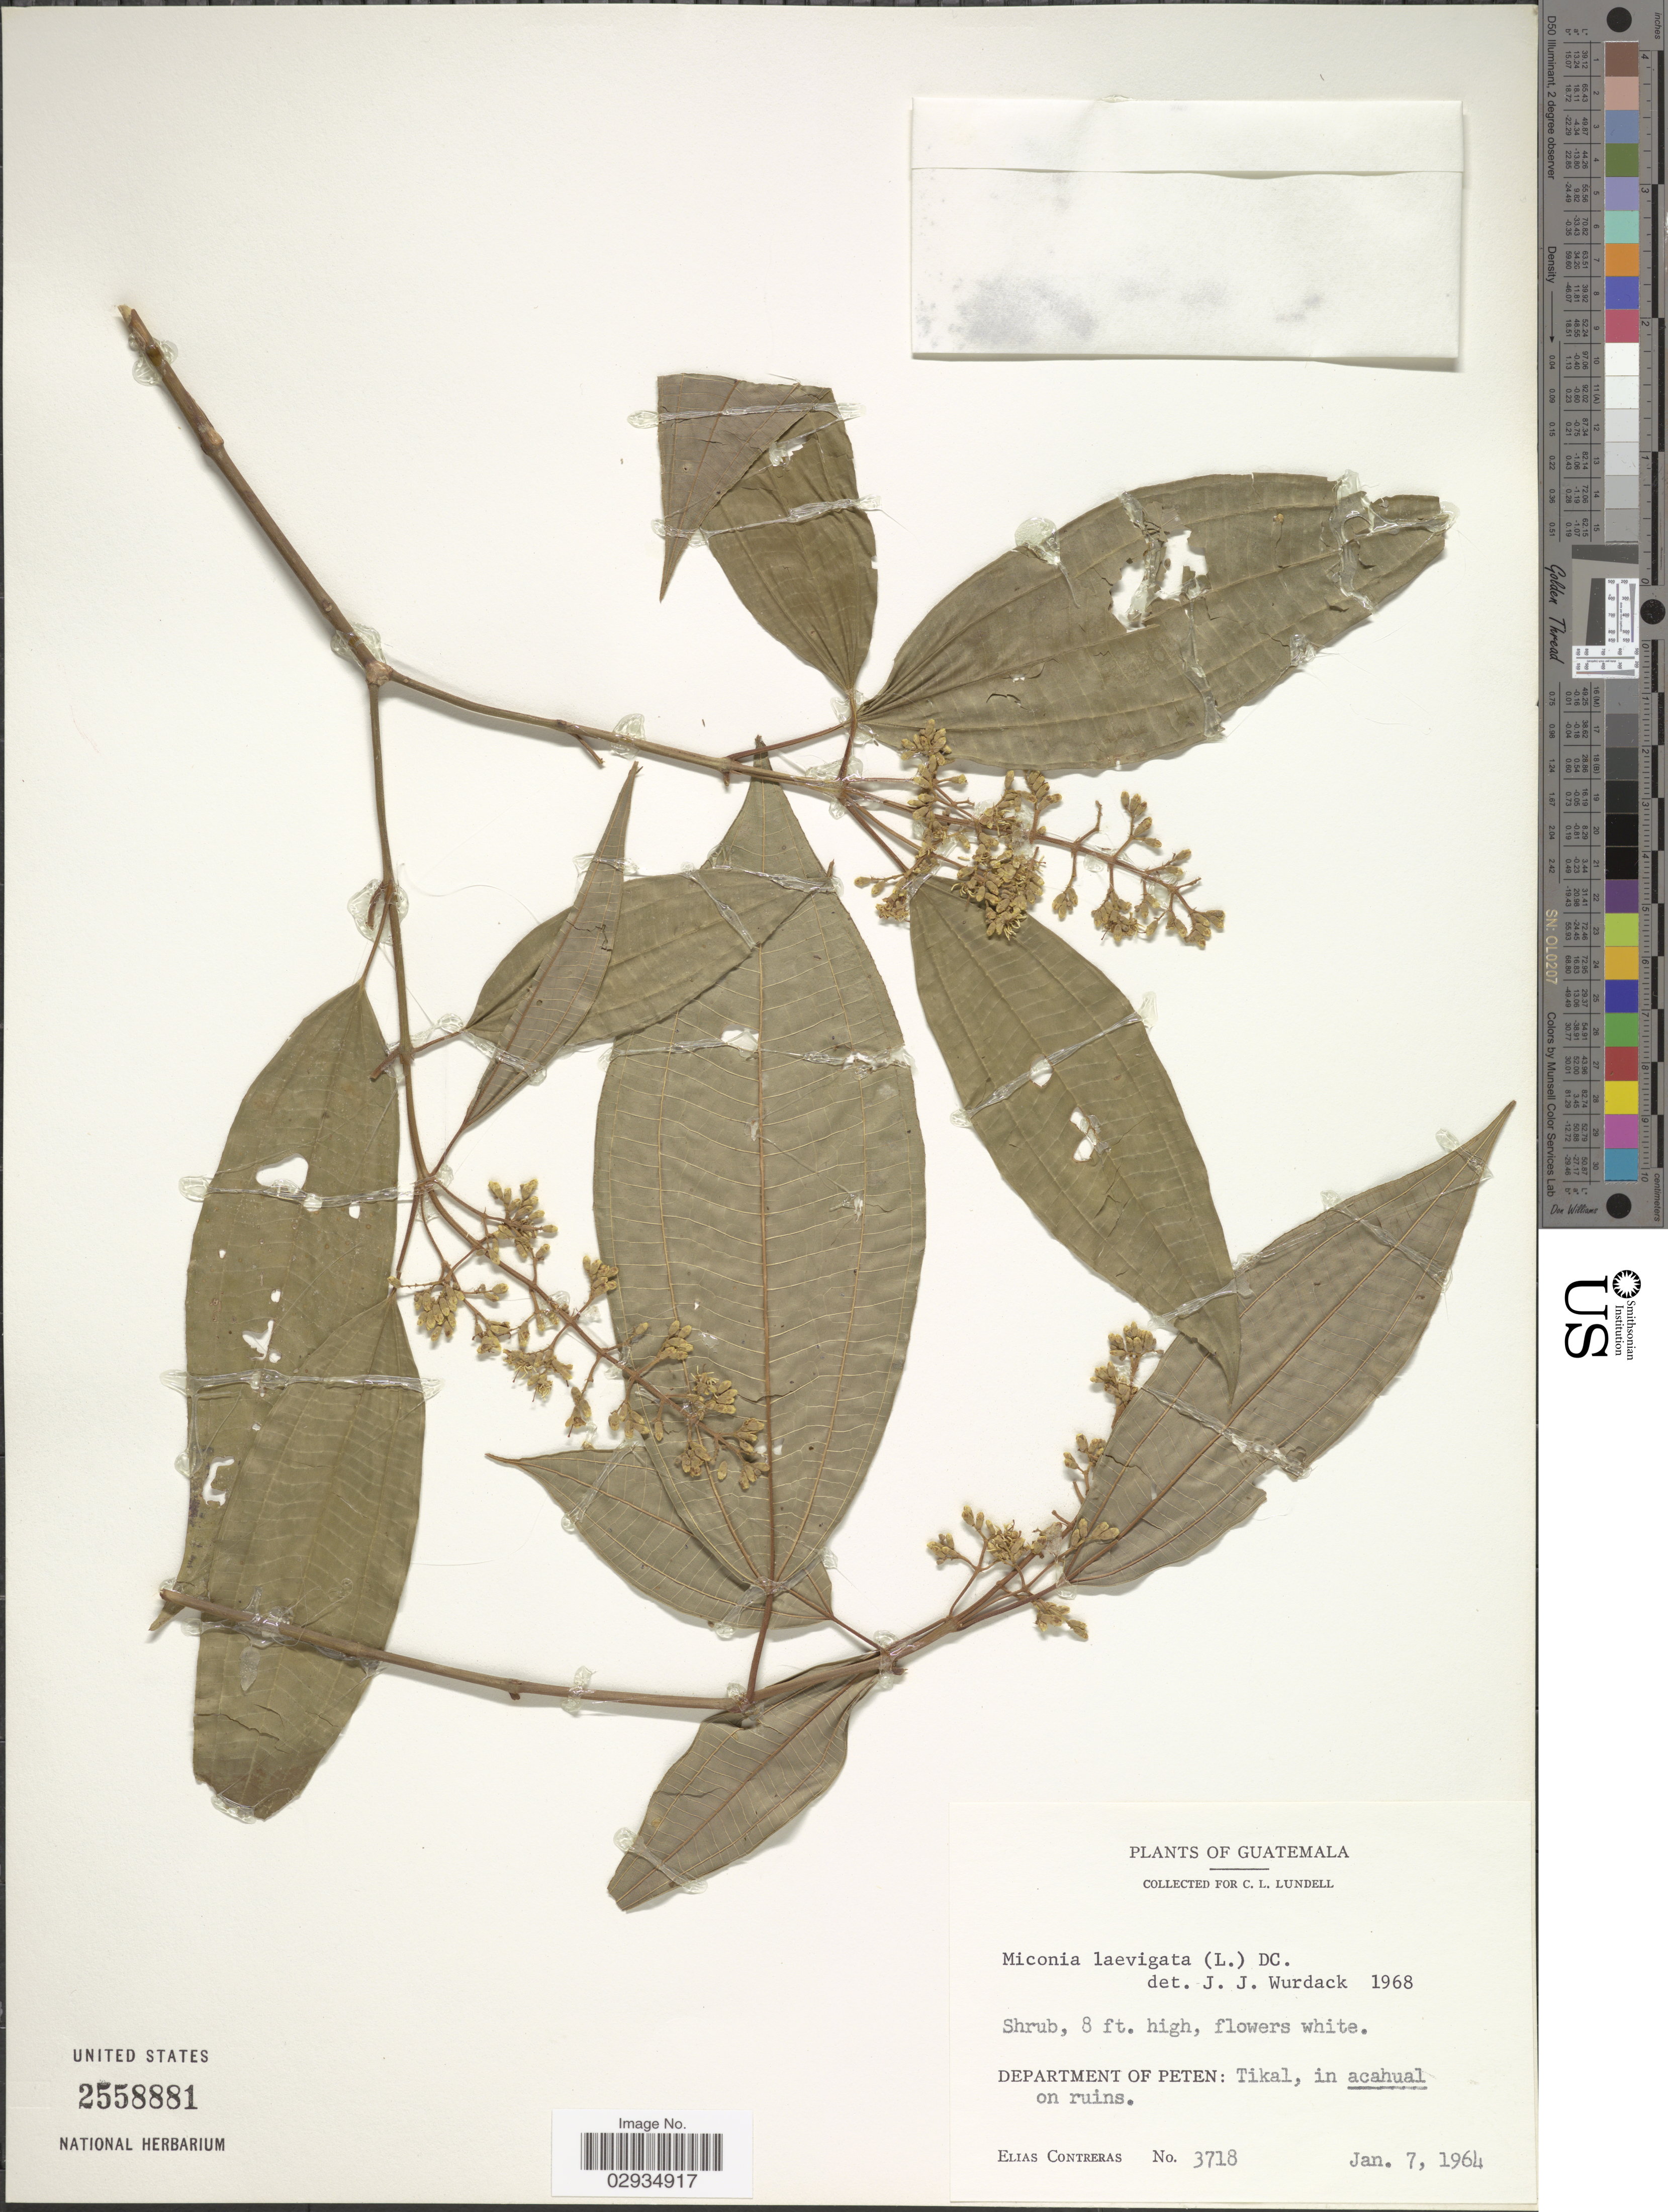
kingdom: Plantae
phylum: Tracheophyta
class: Magnoliopsida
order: Myrtales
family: Melastomataceae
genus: Miconia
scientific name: Miconia laevigata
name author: (L.) D. Don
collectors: E. Contreras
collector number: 3718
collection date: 1964-01-07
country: Guatemala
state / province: El Petén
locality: Department of Peten: Tikal, in acahual on ruins.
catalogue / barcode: US 2558881